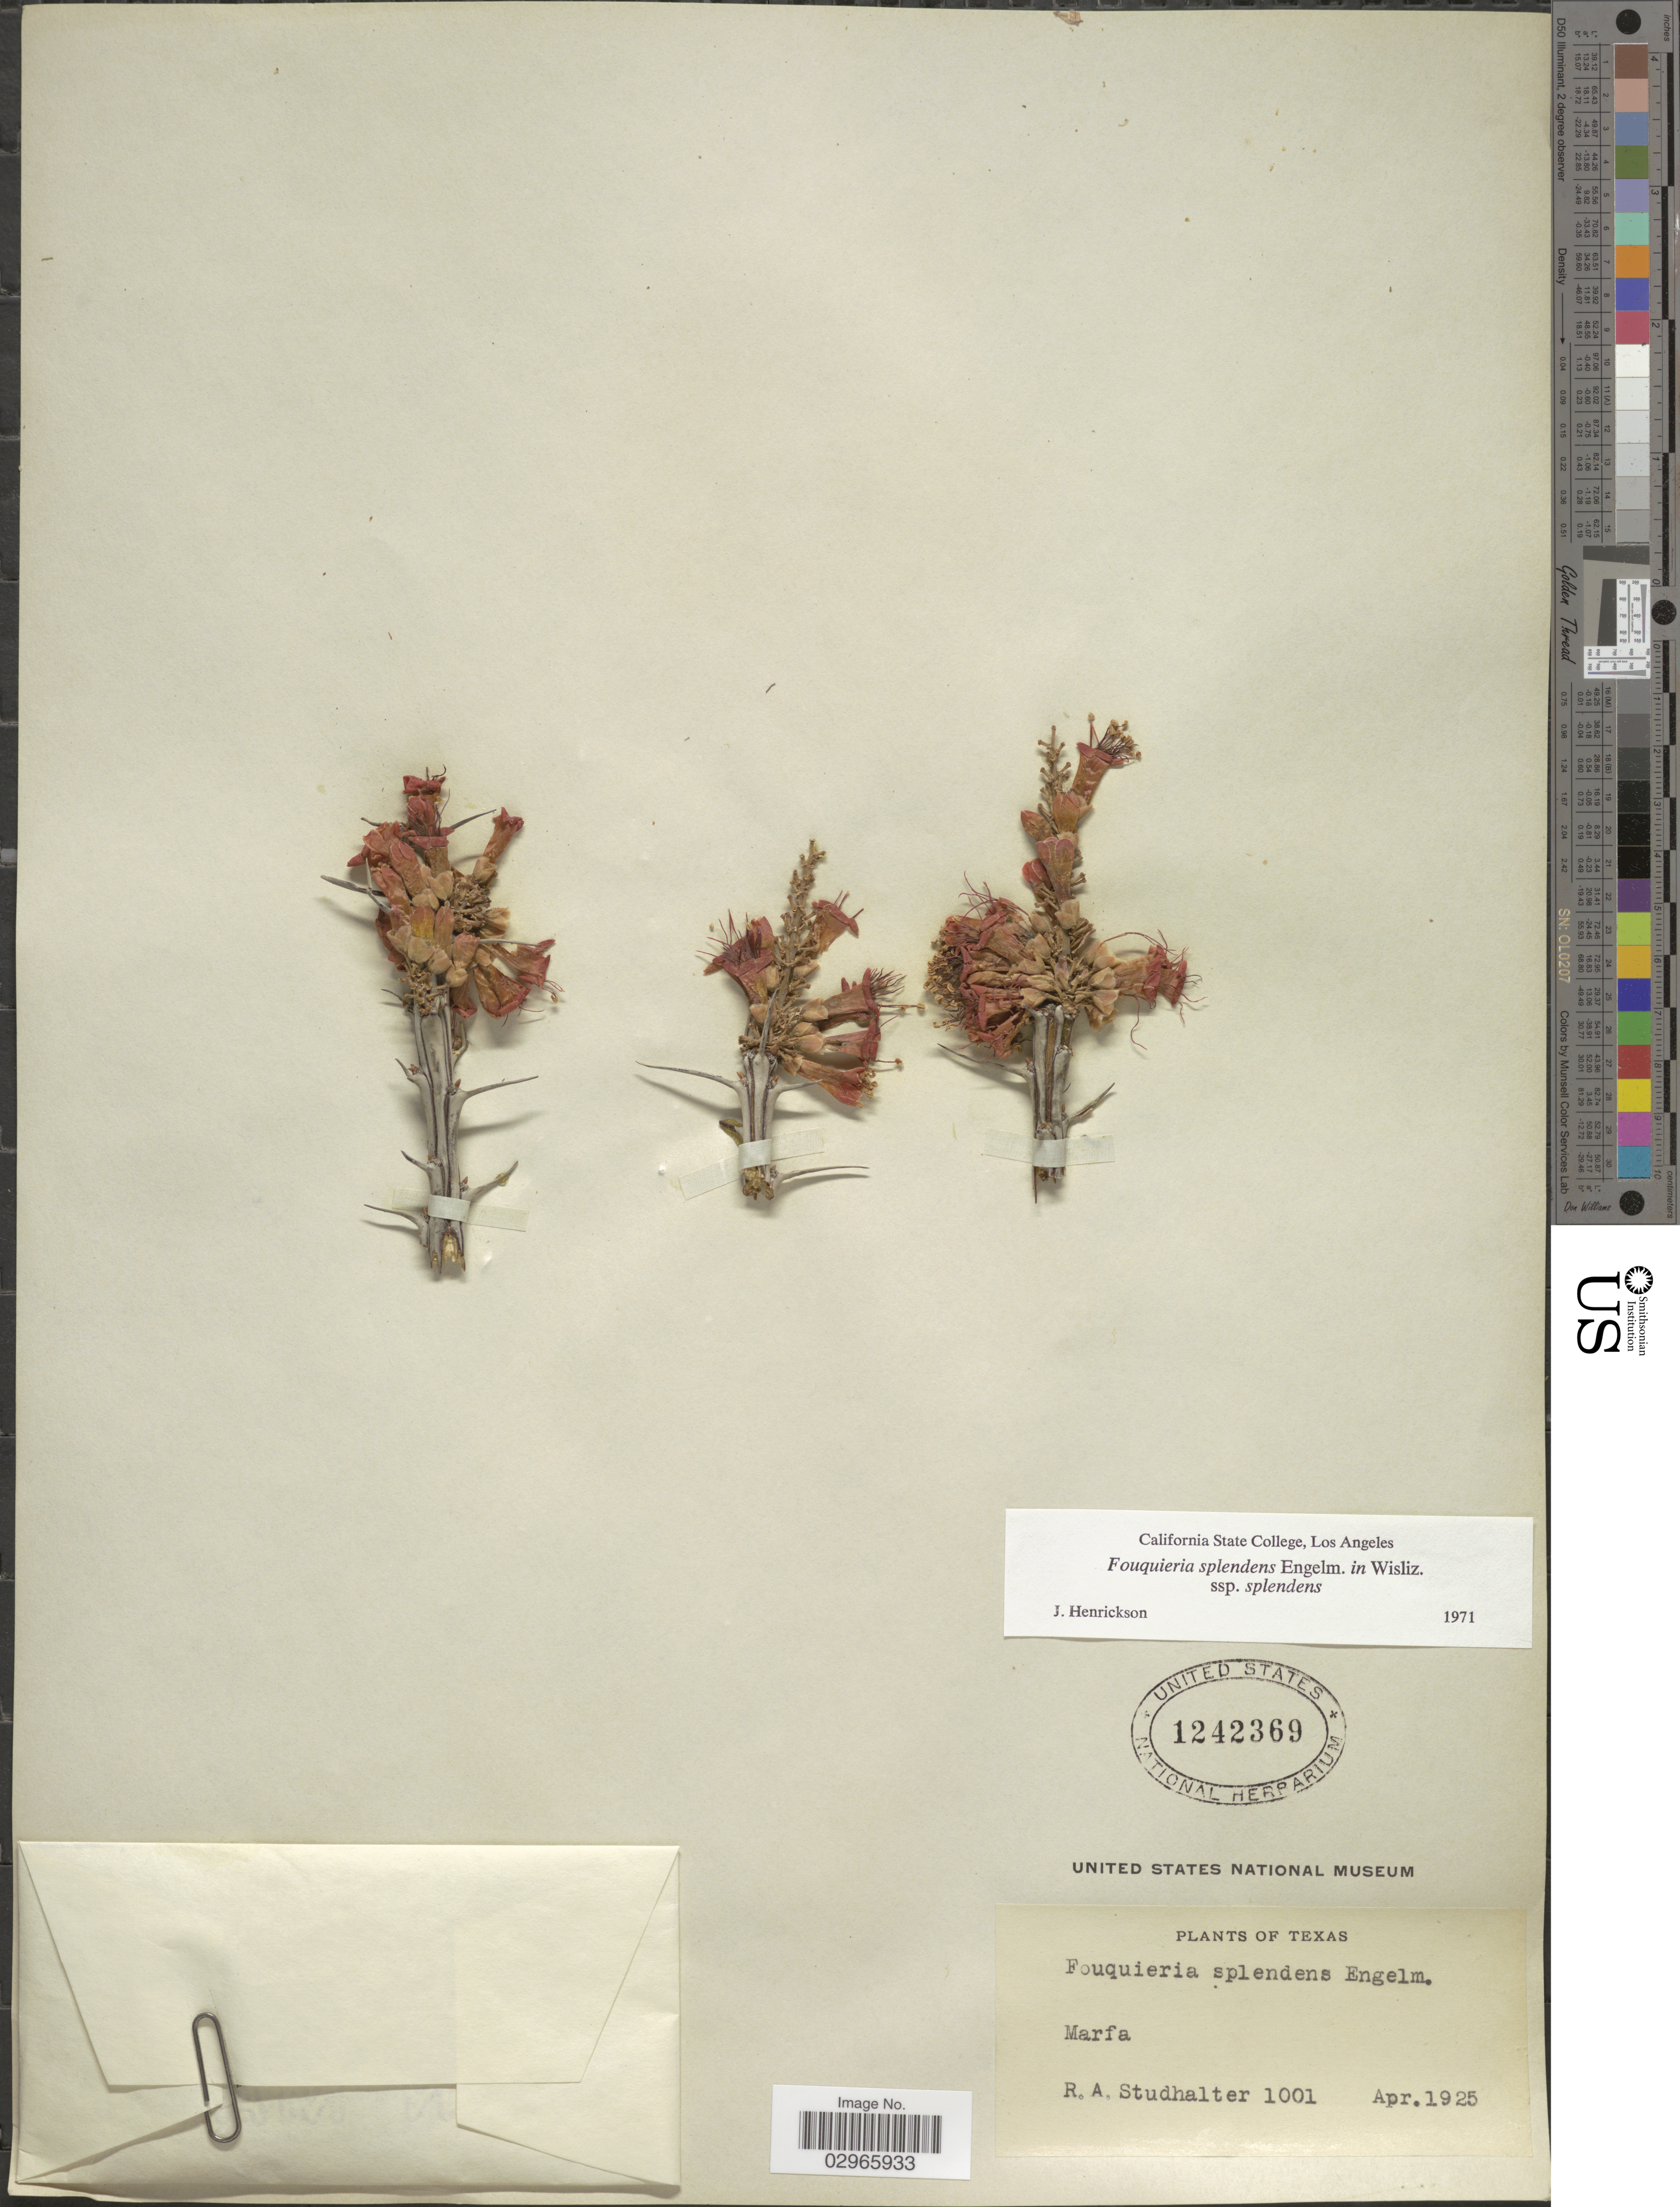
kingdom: Plantae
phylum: Tracheophyta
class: Magnoliopsida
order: Ericales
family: Fouquieriaceae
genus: Fouquieria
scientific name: Fouquieria splendens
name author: Engelm.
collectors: R. Studhalter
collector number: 1001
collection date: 1925-04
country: United States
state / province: Texas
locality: Marfa.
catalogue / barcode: US 1242369